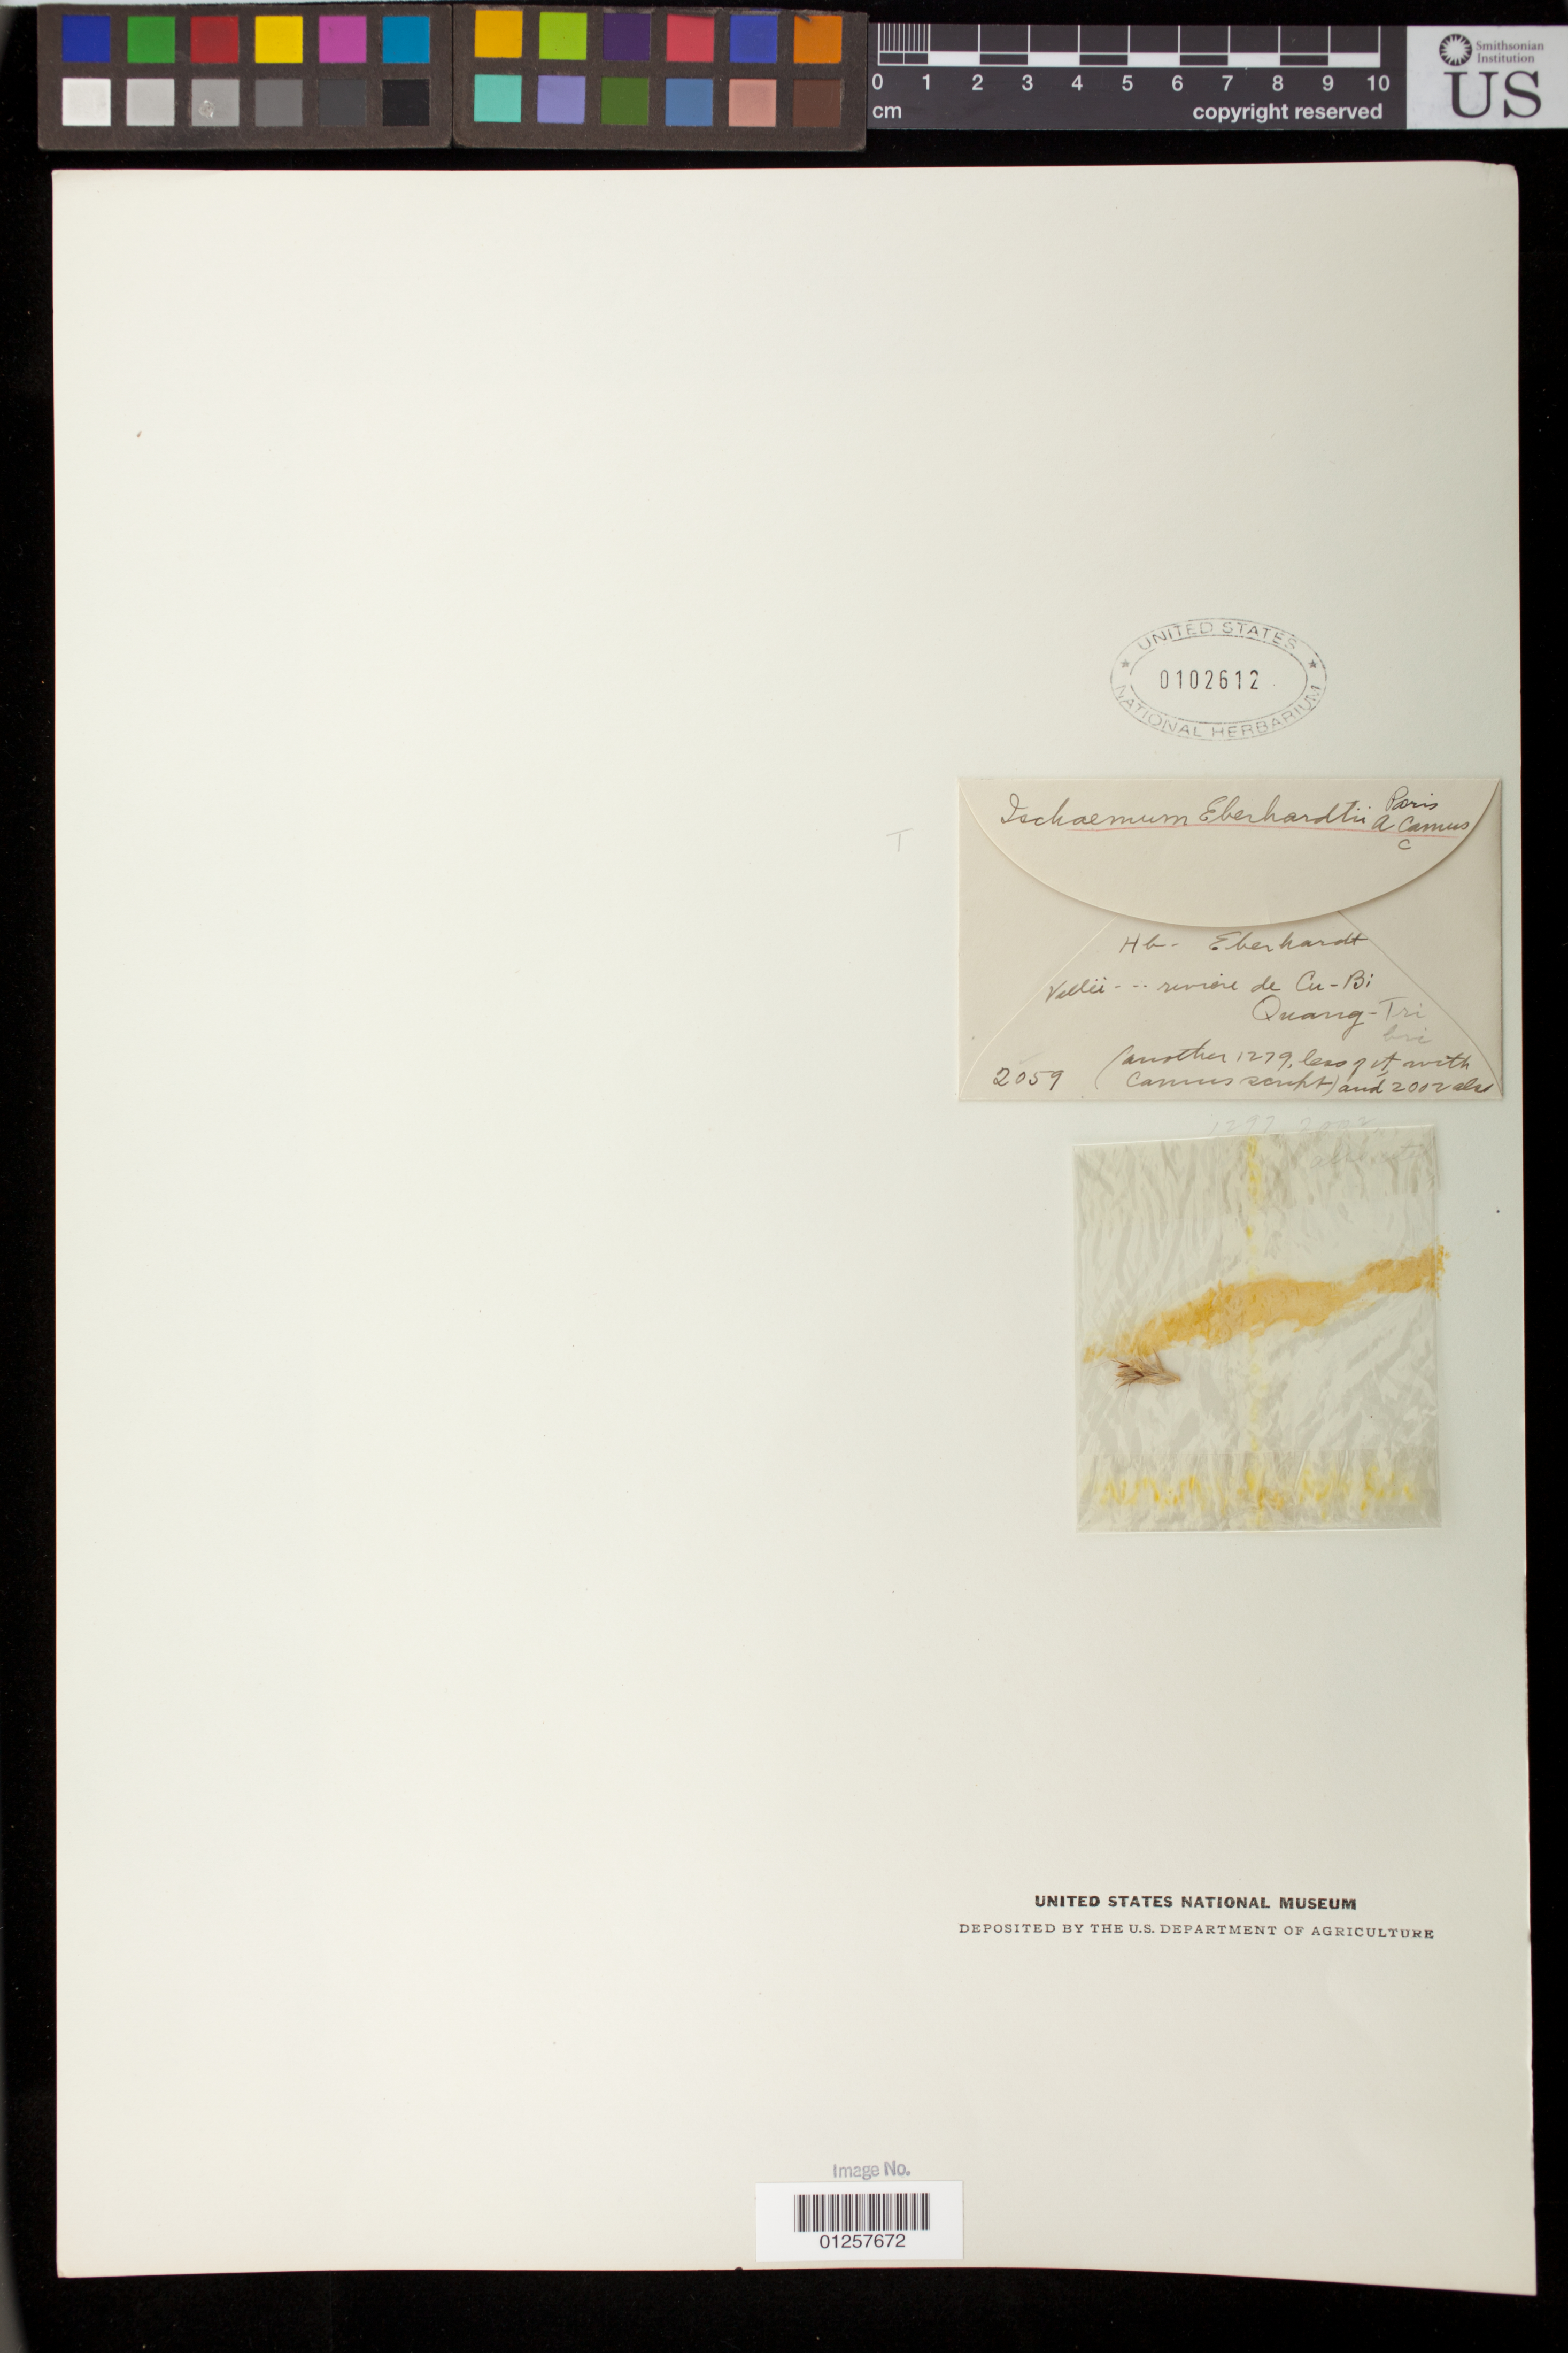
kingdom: Plantae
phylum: Tracheophyta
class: Liliopsida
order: Poales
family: Poaceae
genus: Ischaemum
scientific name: Ischaemum eberhardtii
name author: A. Camus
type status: Syntype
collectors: P. Eberhardt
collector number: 2059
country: Vietnam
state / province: Quang Tri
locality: Vallee-----riviere de Cu-bi.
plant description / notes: Fragmentary material of type specimen ex herb Eberhardt.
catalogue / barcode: US 102612